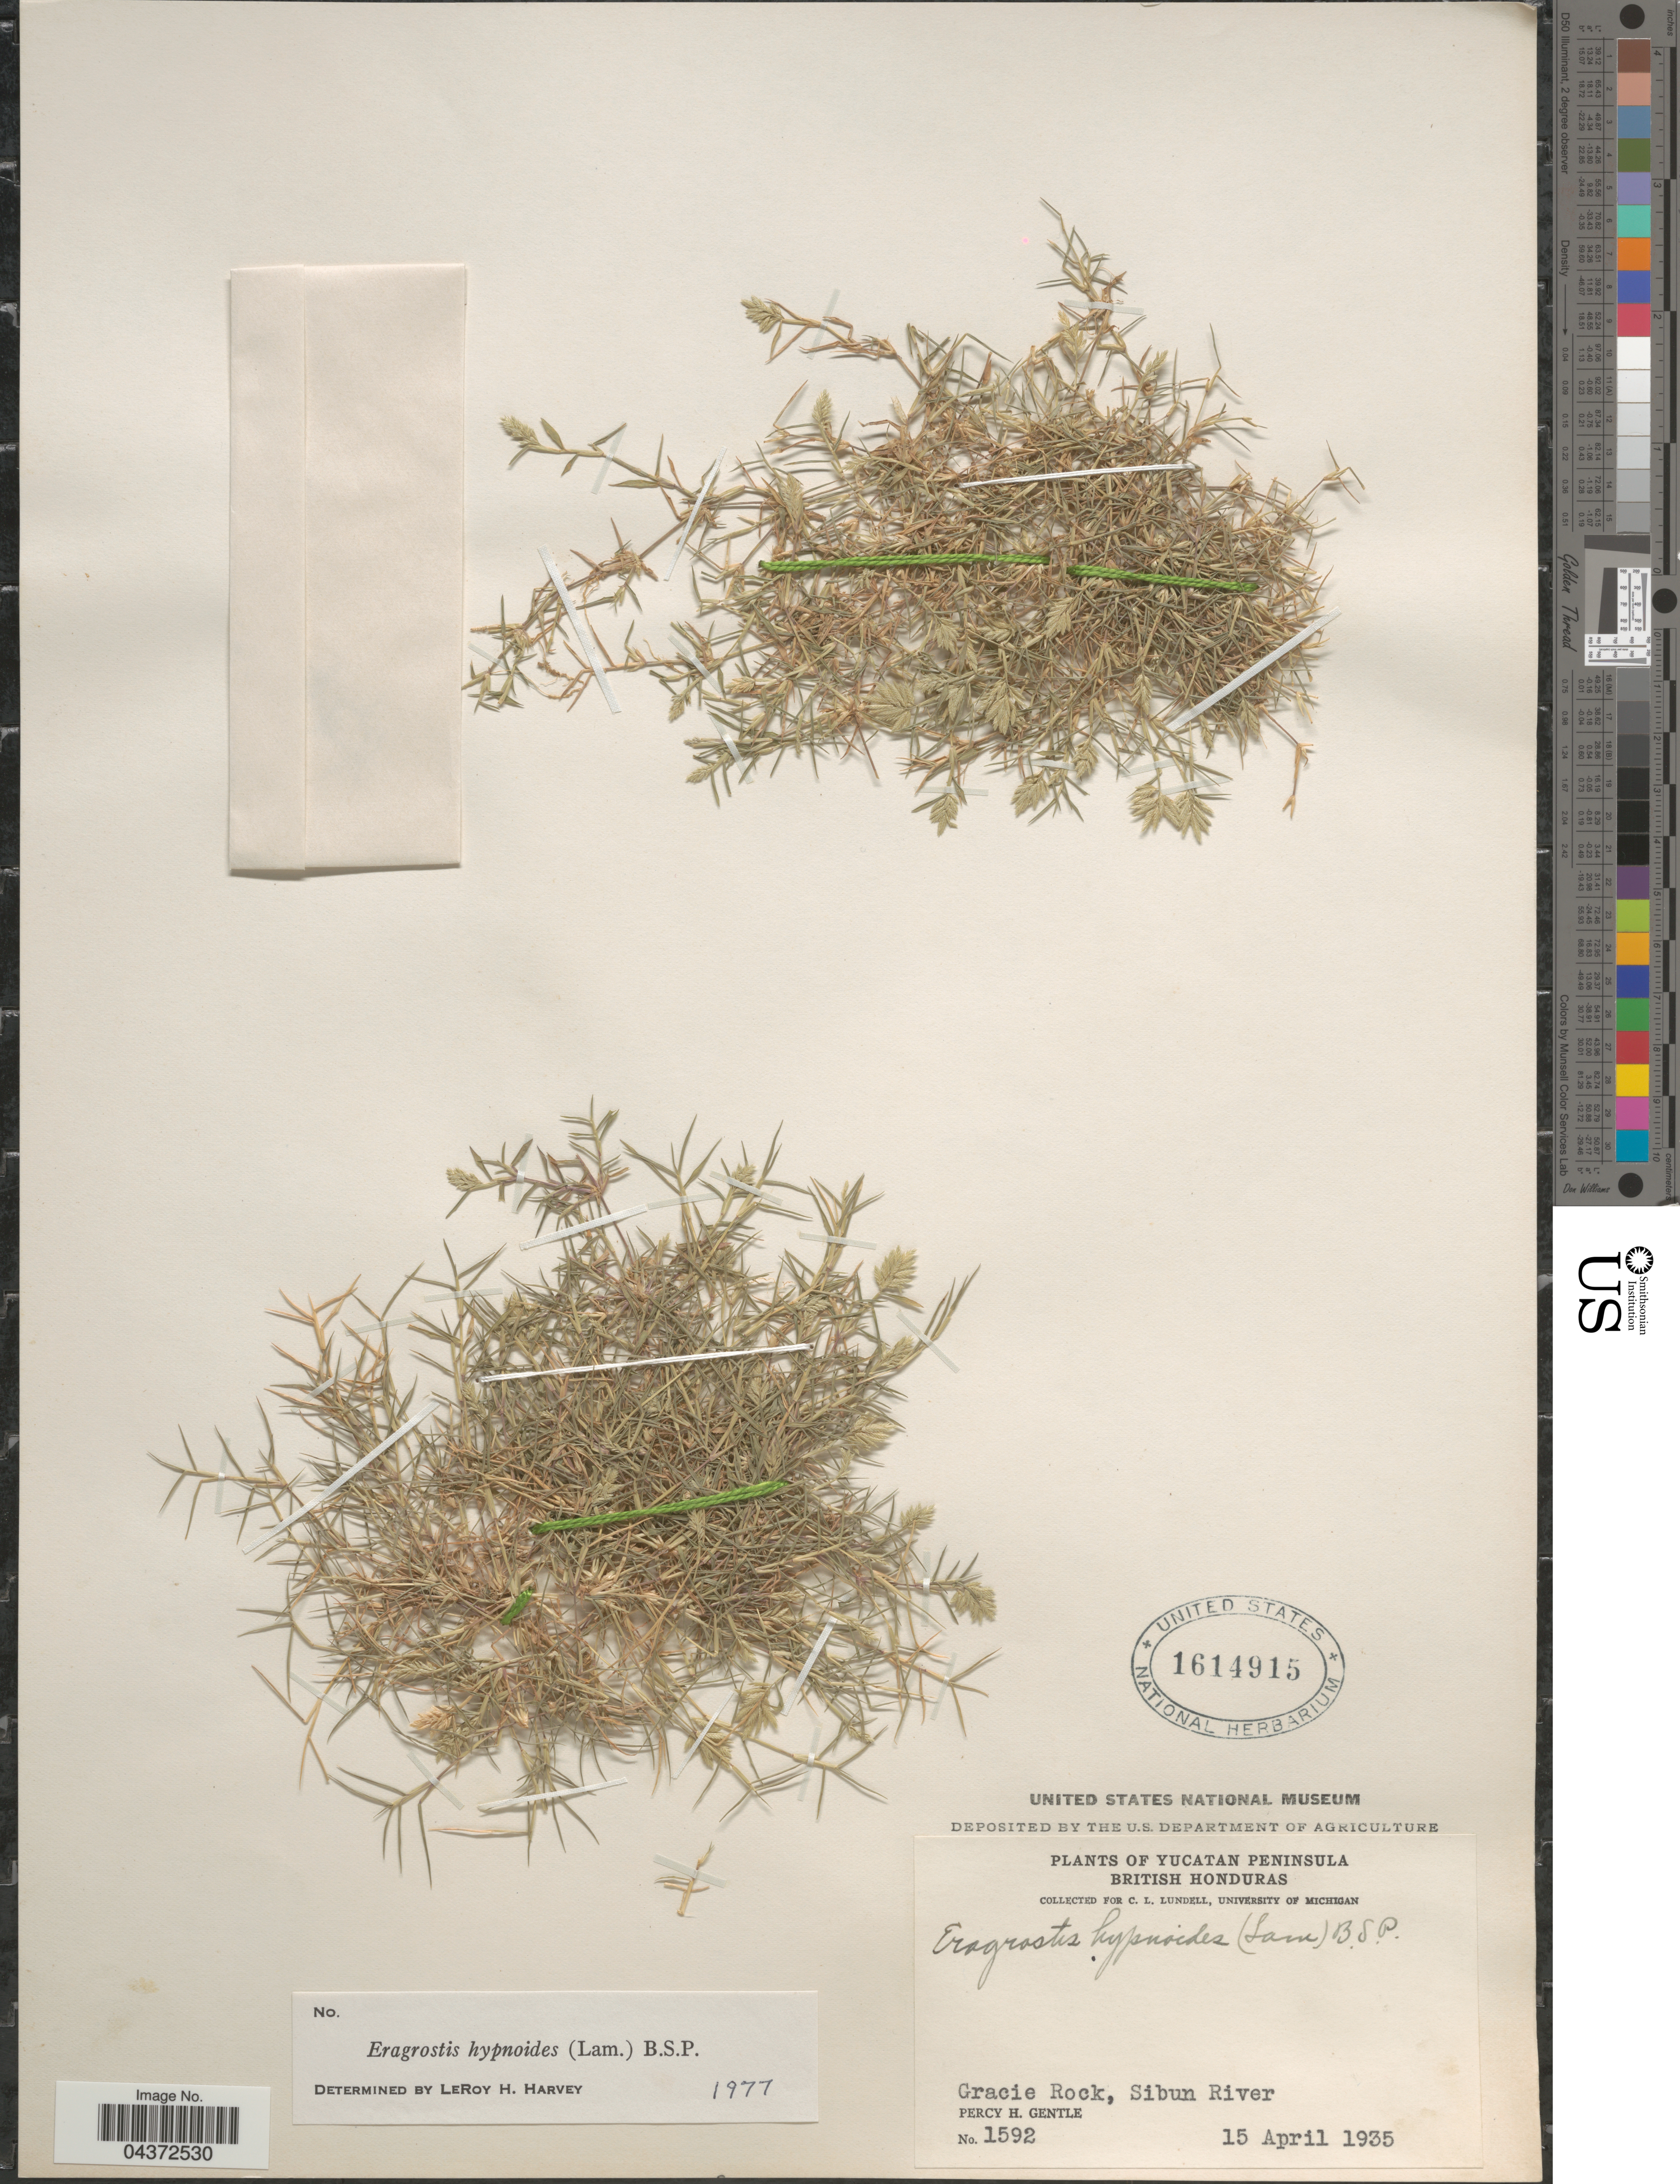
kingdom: Plantae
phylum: Tracheophyta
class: Liliopsida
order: Poales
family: Poaceae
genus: Eragrostis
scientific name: Eragrostis hypnoides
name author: (Lam.) Britton, Stearns & Poggenb.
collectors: P. H. Gentle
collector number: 1592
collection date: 1935-04-15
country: Belize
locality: Yucatan Peninsula. British Honduras. Gracie Rock, Sibun River.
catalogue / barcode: US 1614915